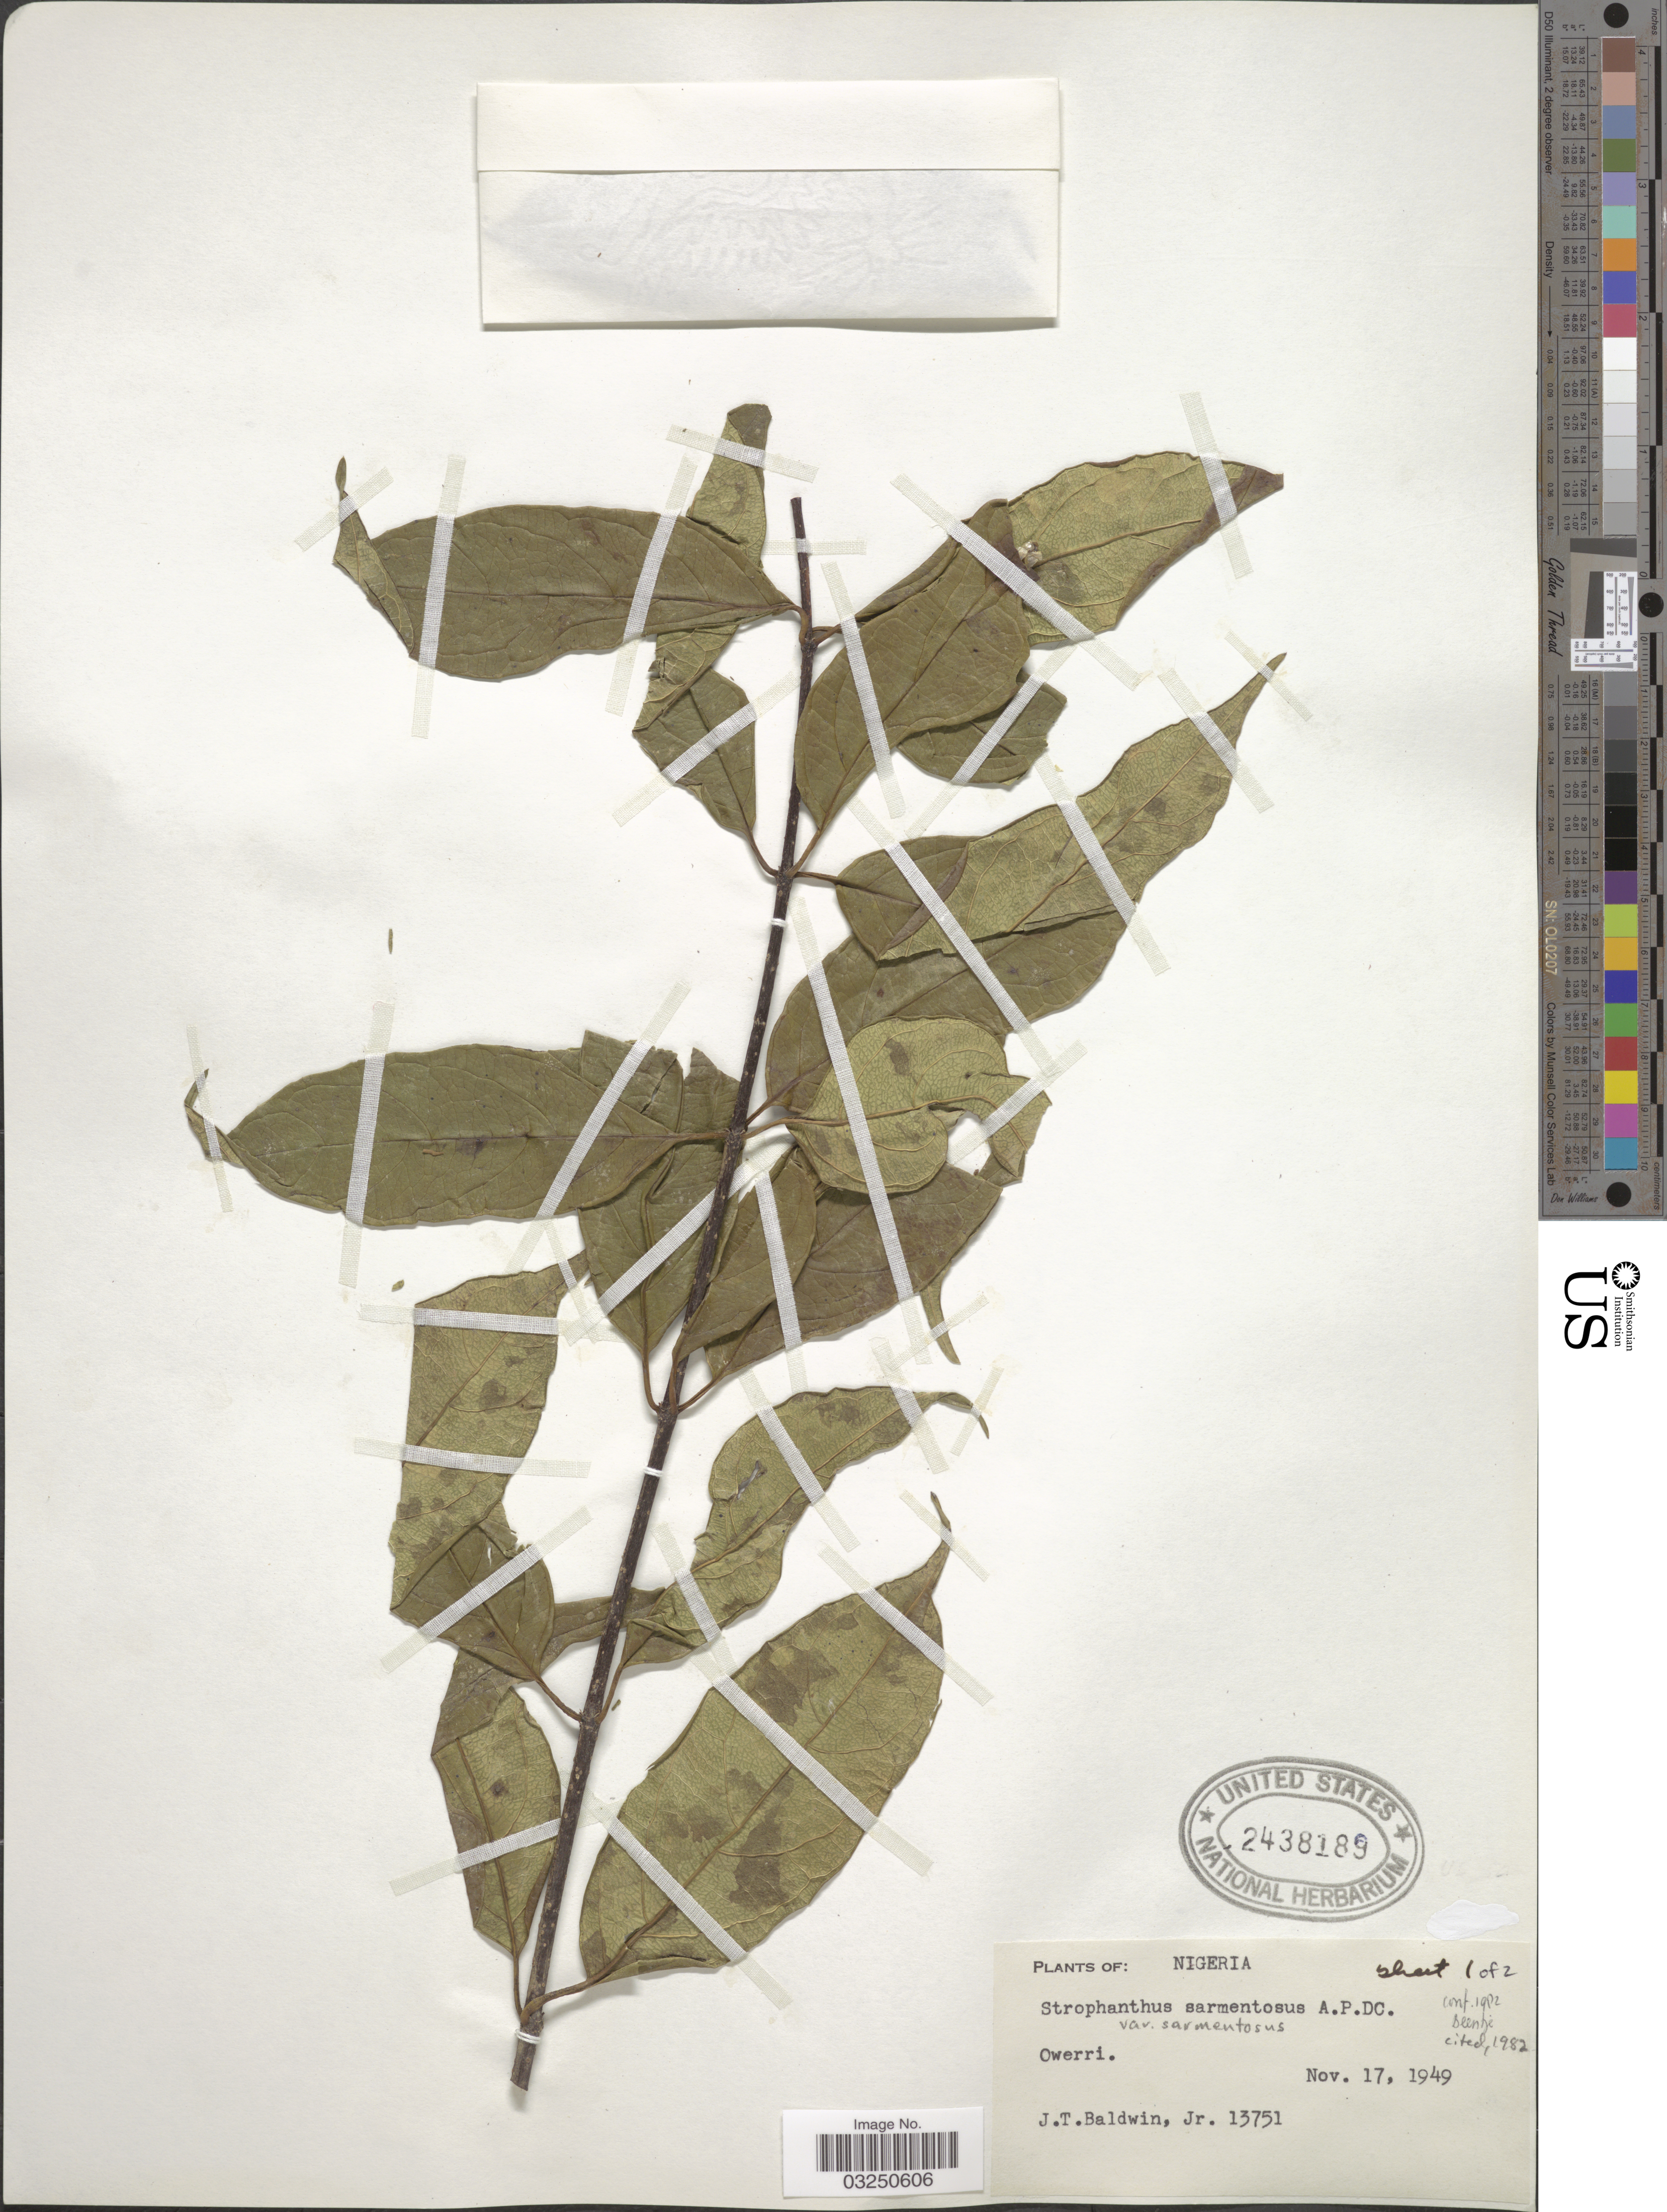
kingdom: Plantae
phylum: Tracheophyta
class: Magnoliopsida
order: Gentianales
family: Apocynaceae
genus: Strophanthus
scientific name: Strophanthus sarmentosus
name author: DC.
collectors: J. T. Baldwin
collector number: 13751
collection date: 1949-11-17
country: Nigeria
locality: Owerri.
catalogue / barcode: US 2438189